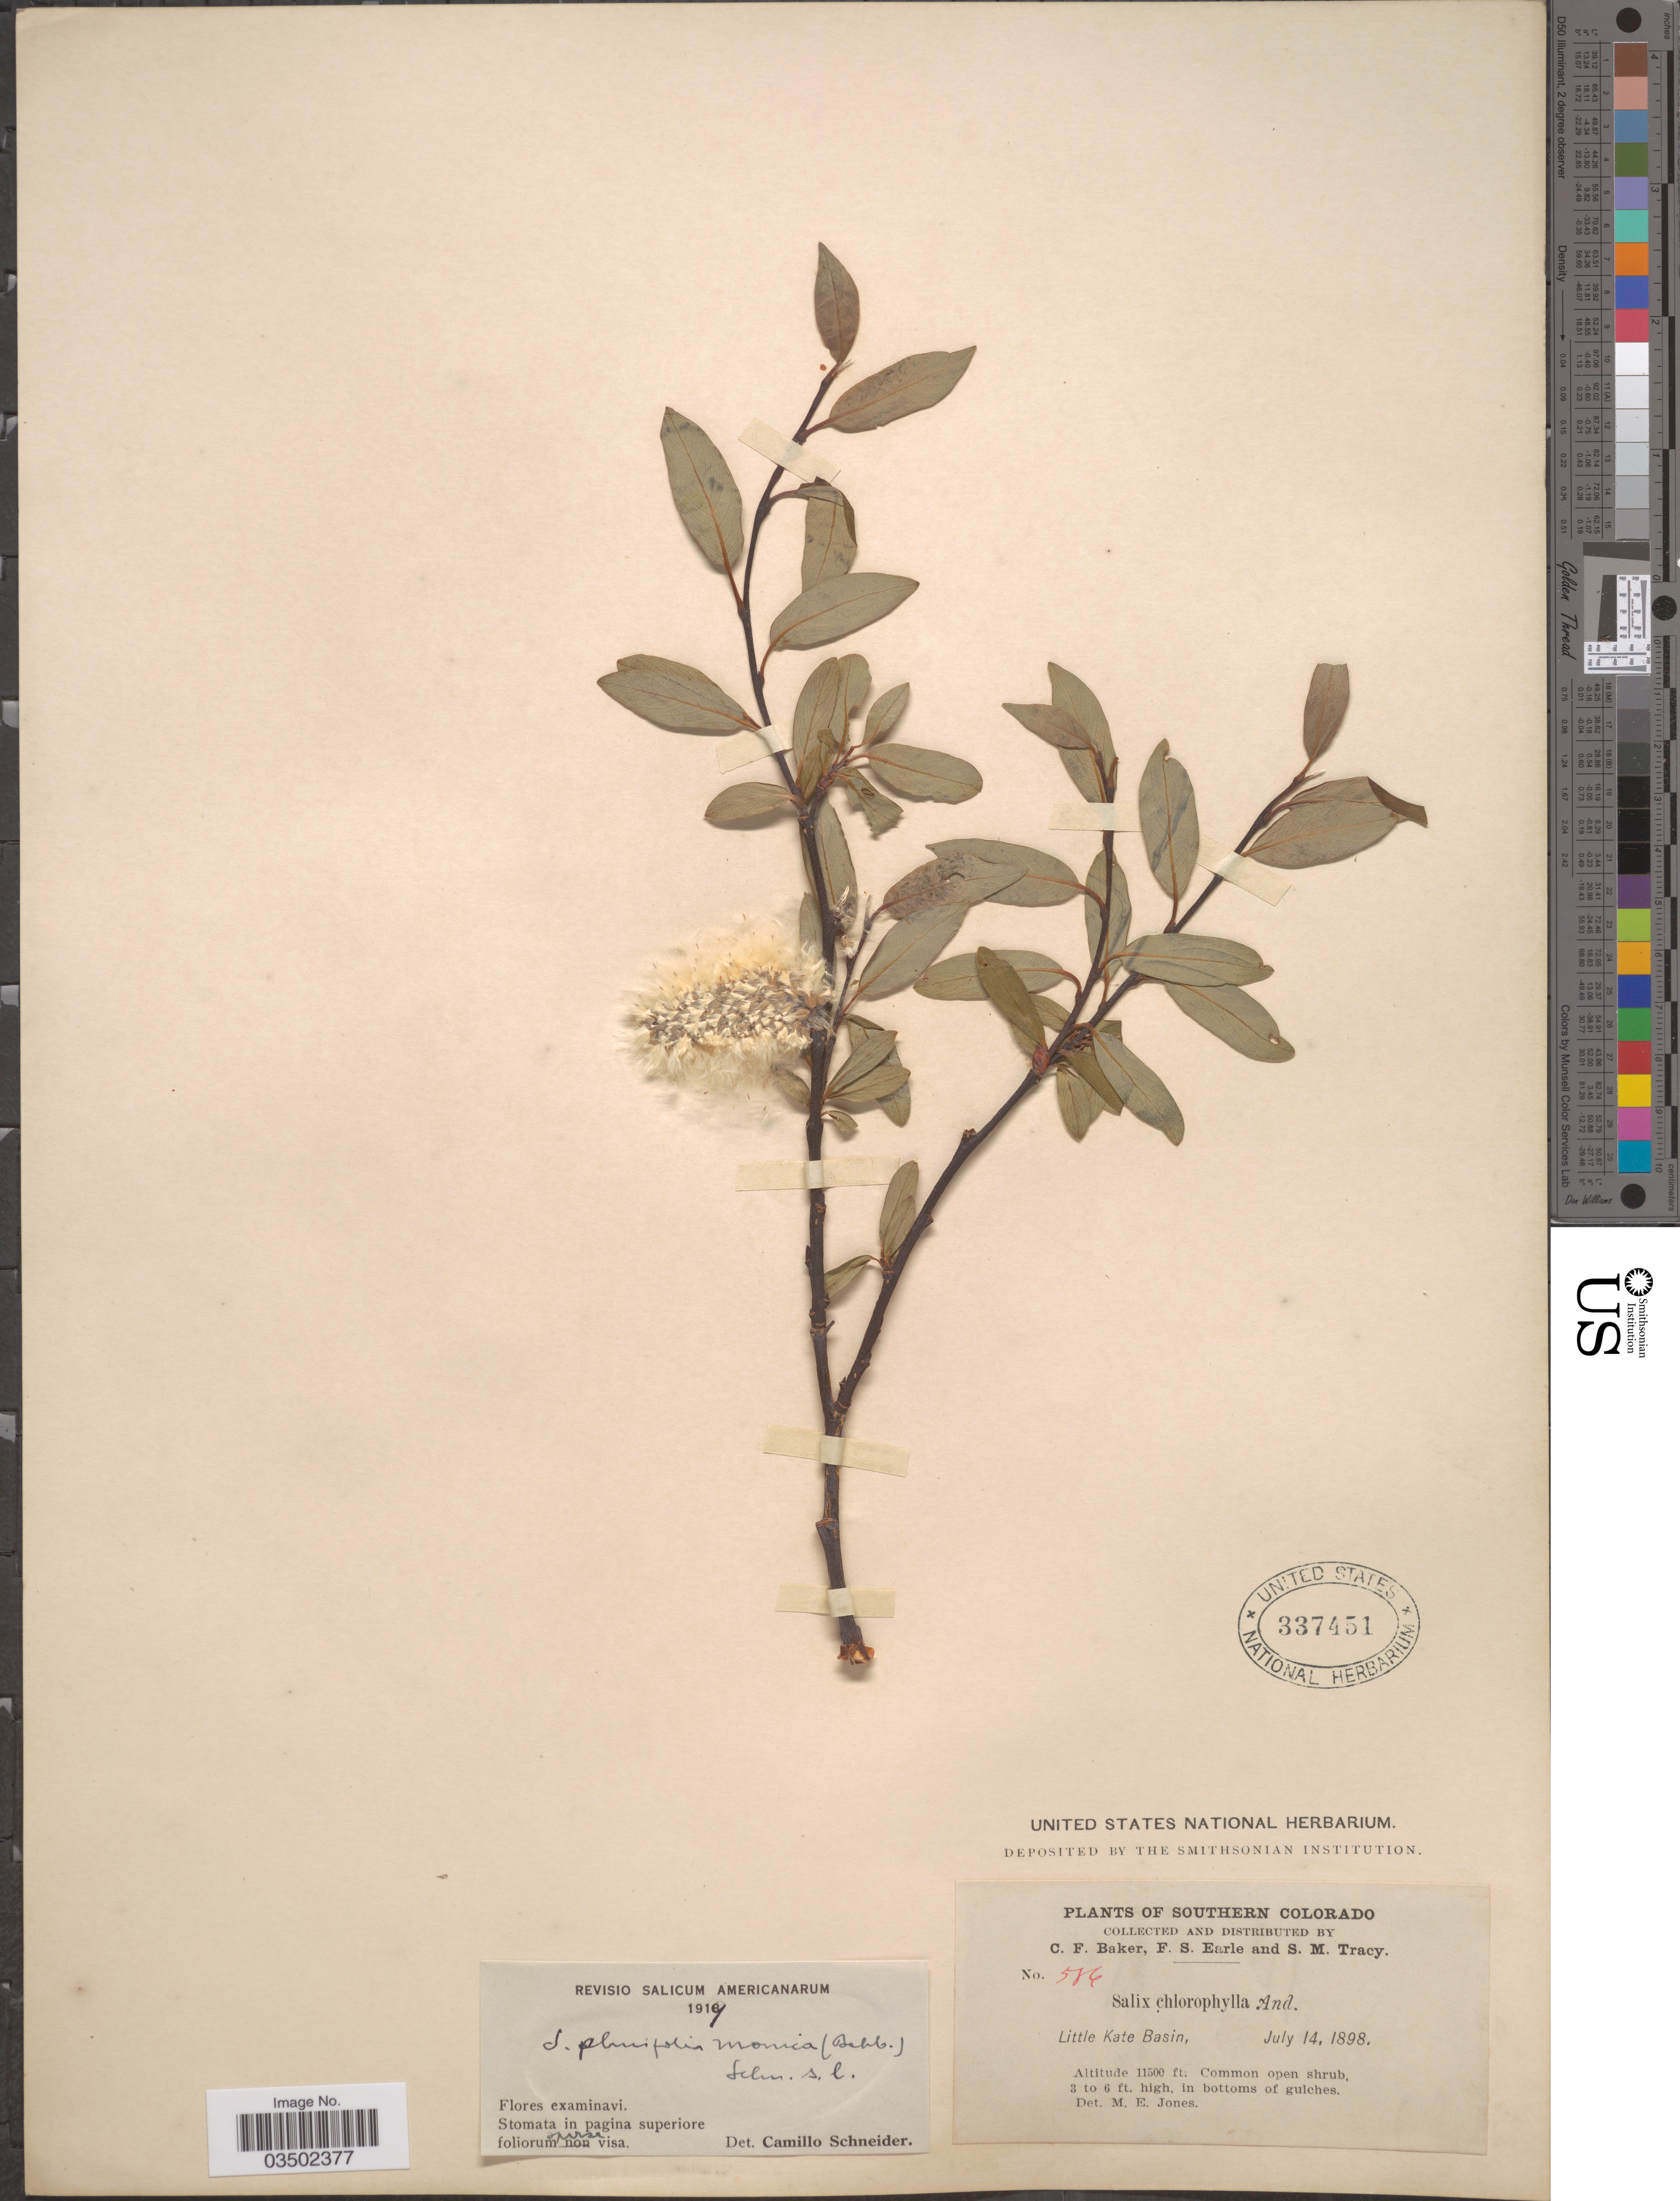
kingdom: Plantae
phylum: Tracheophyta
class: Magnoliopsida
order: Malpighiales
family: Salicaceae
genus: Salix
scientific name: Salix planifolia var. monica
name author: (Bebb) C.K. Schneid.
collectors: C. F. Baker, F. S. Earle & S. M. Tracy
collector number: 586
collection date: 1898-07-14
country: United States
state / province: Colorado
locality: Southern Colorado. Little Kate Basin. In bottoms of gulches.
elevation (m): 3505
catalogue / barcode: US 337451